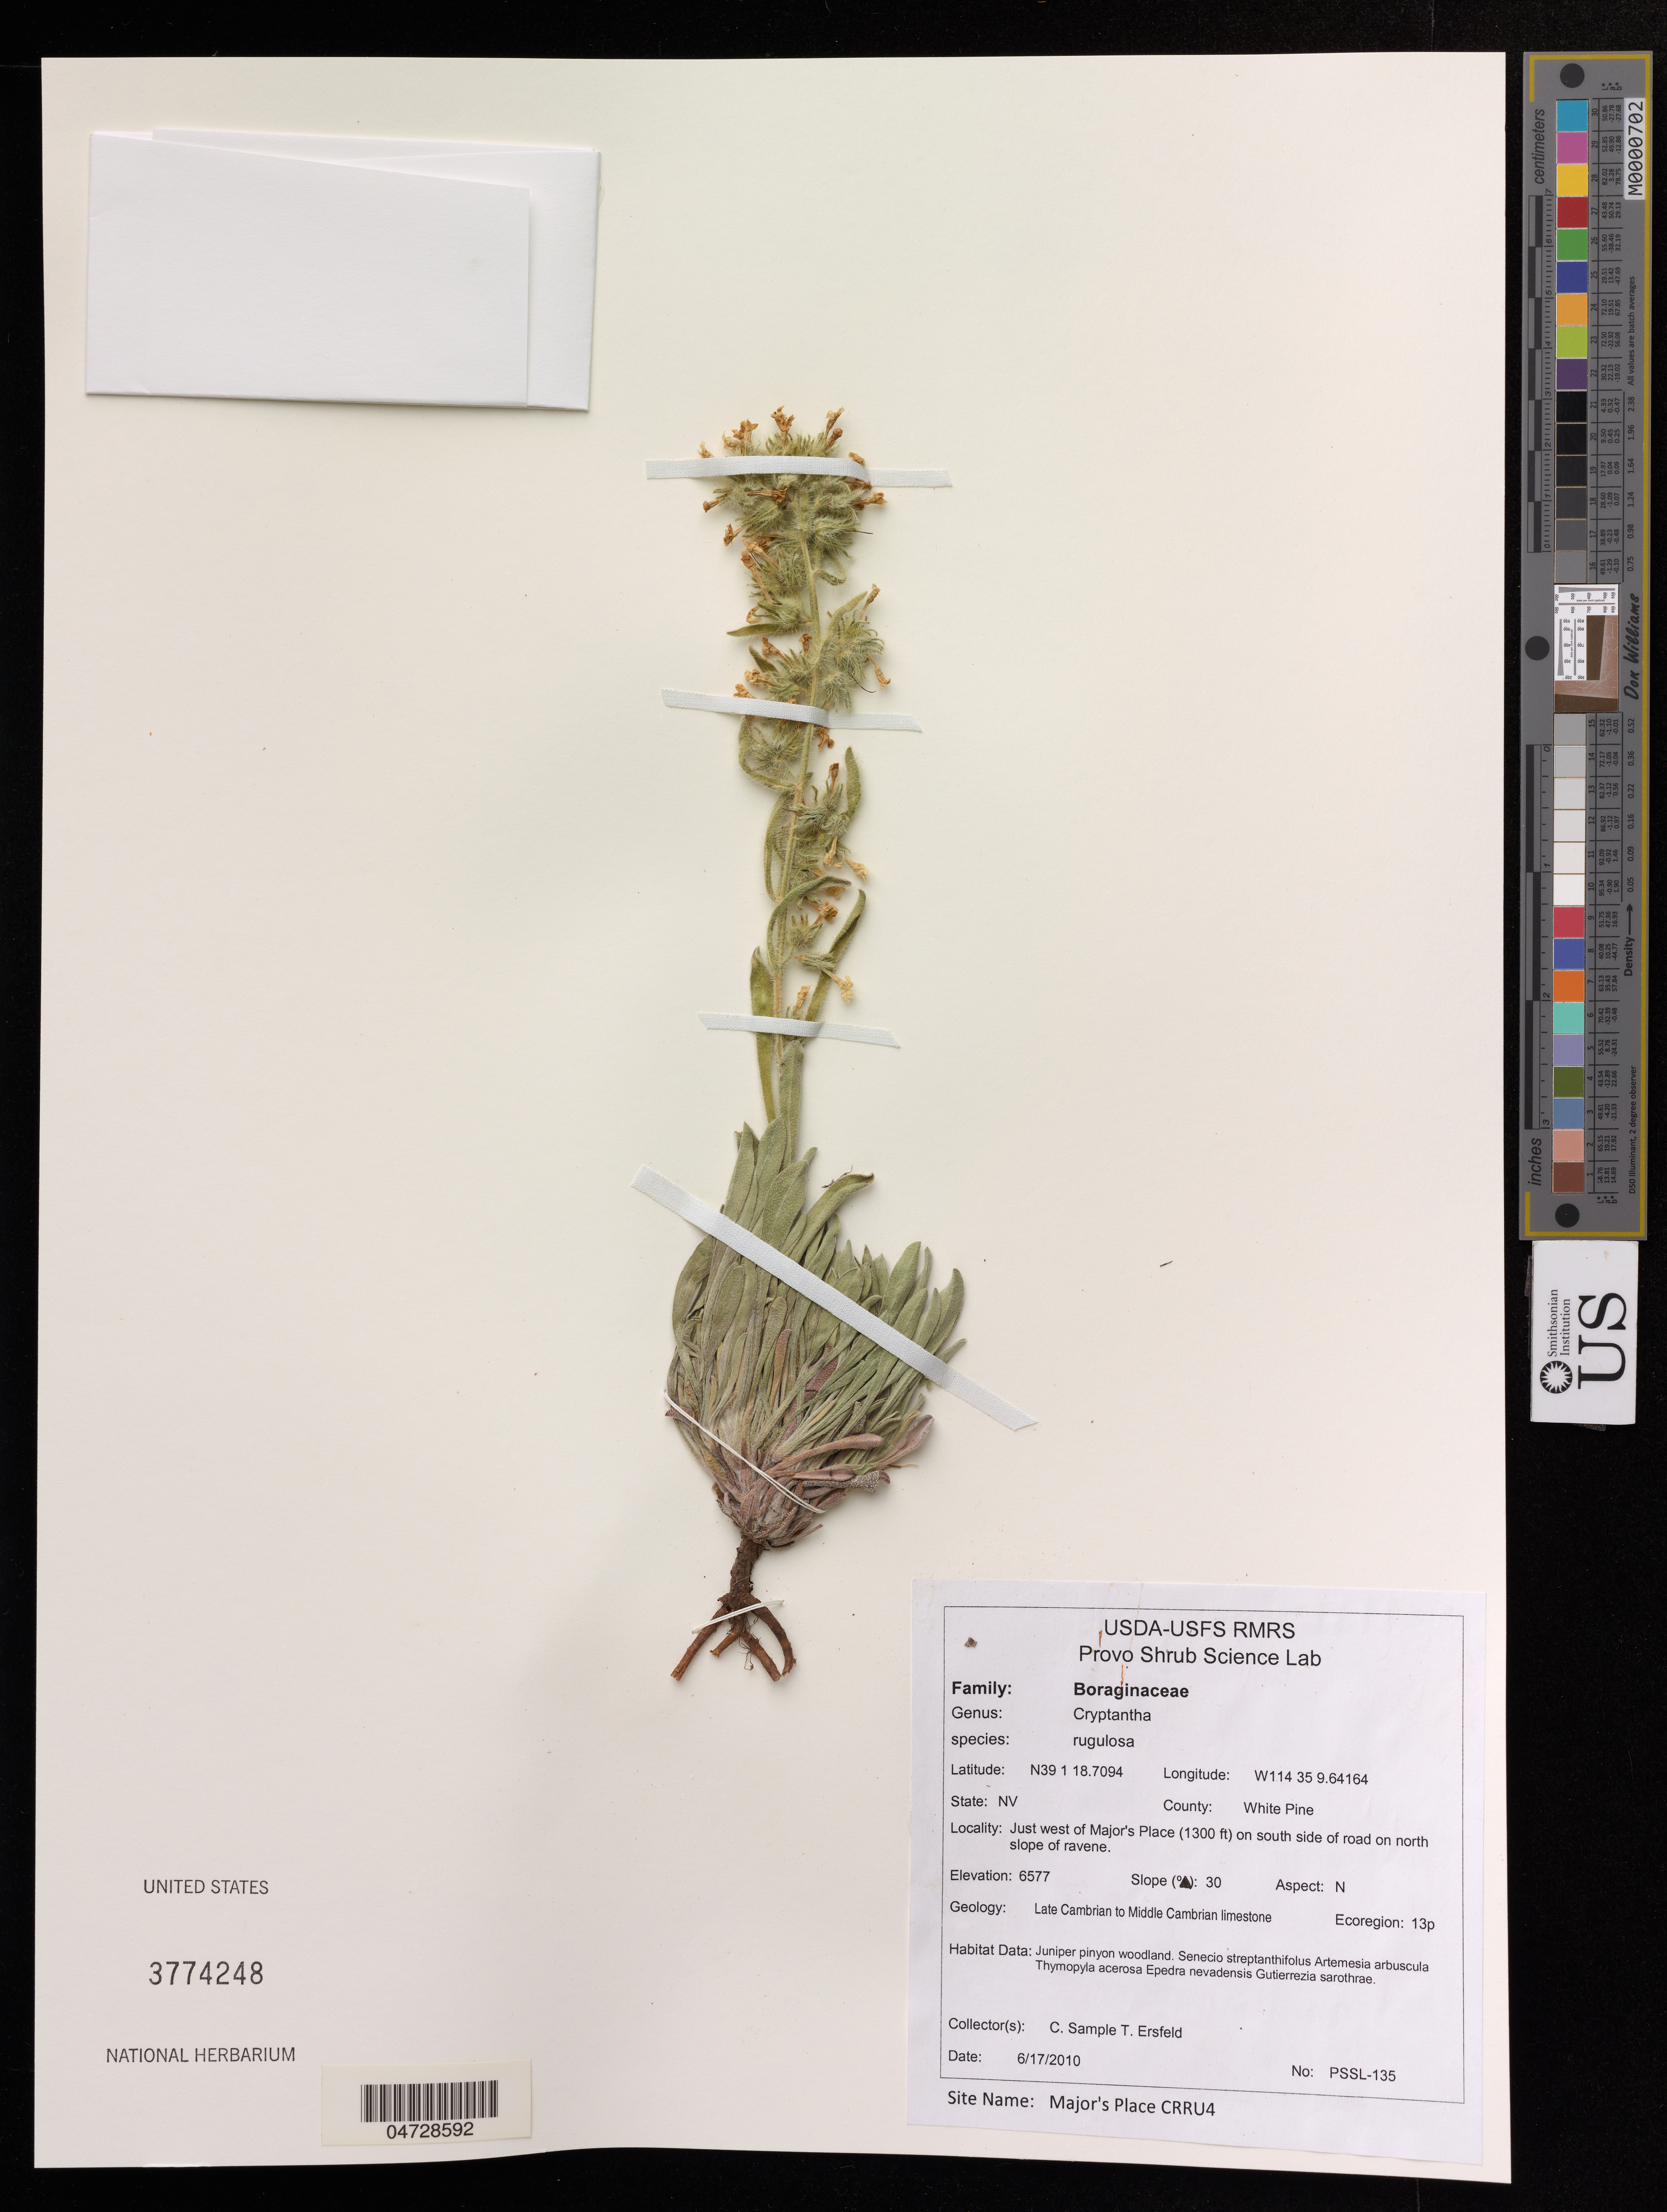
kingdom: Plantae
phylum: Tracheophyta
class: Magnoliopsida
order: Boraginales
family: Boraginaceae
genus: Cryptantha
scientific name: Cryptantha rugulosa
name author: (Payson) Payson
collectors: C. Sample & T. Ersfeld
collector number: PSSL-135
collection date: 2010-06-17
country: United States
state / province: Nevada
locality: White Pine. Just west of Major's Place (1300 ft) on south side of road on north slope of ravene.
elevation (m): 2005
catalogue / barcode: US 3774248